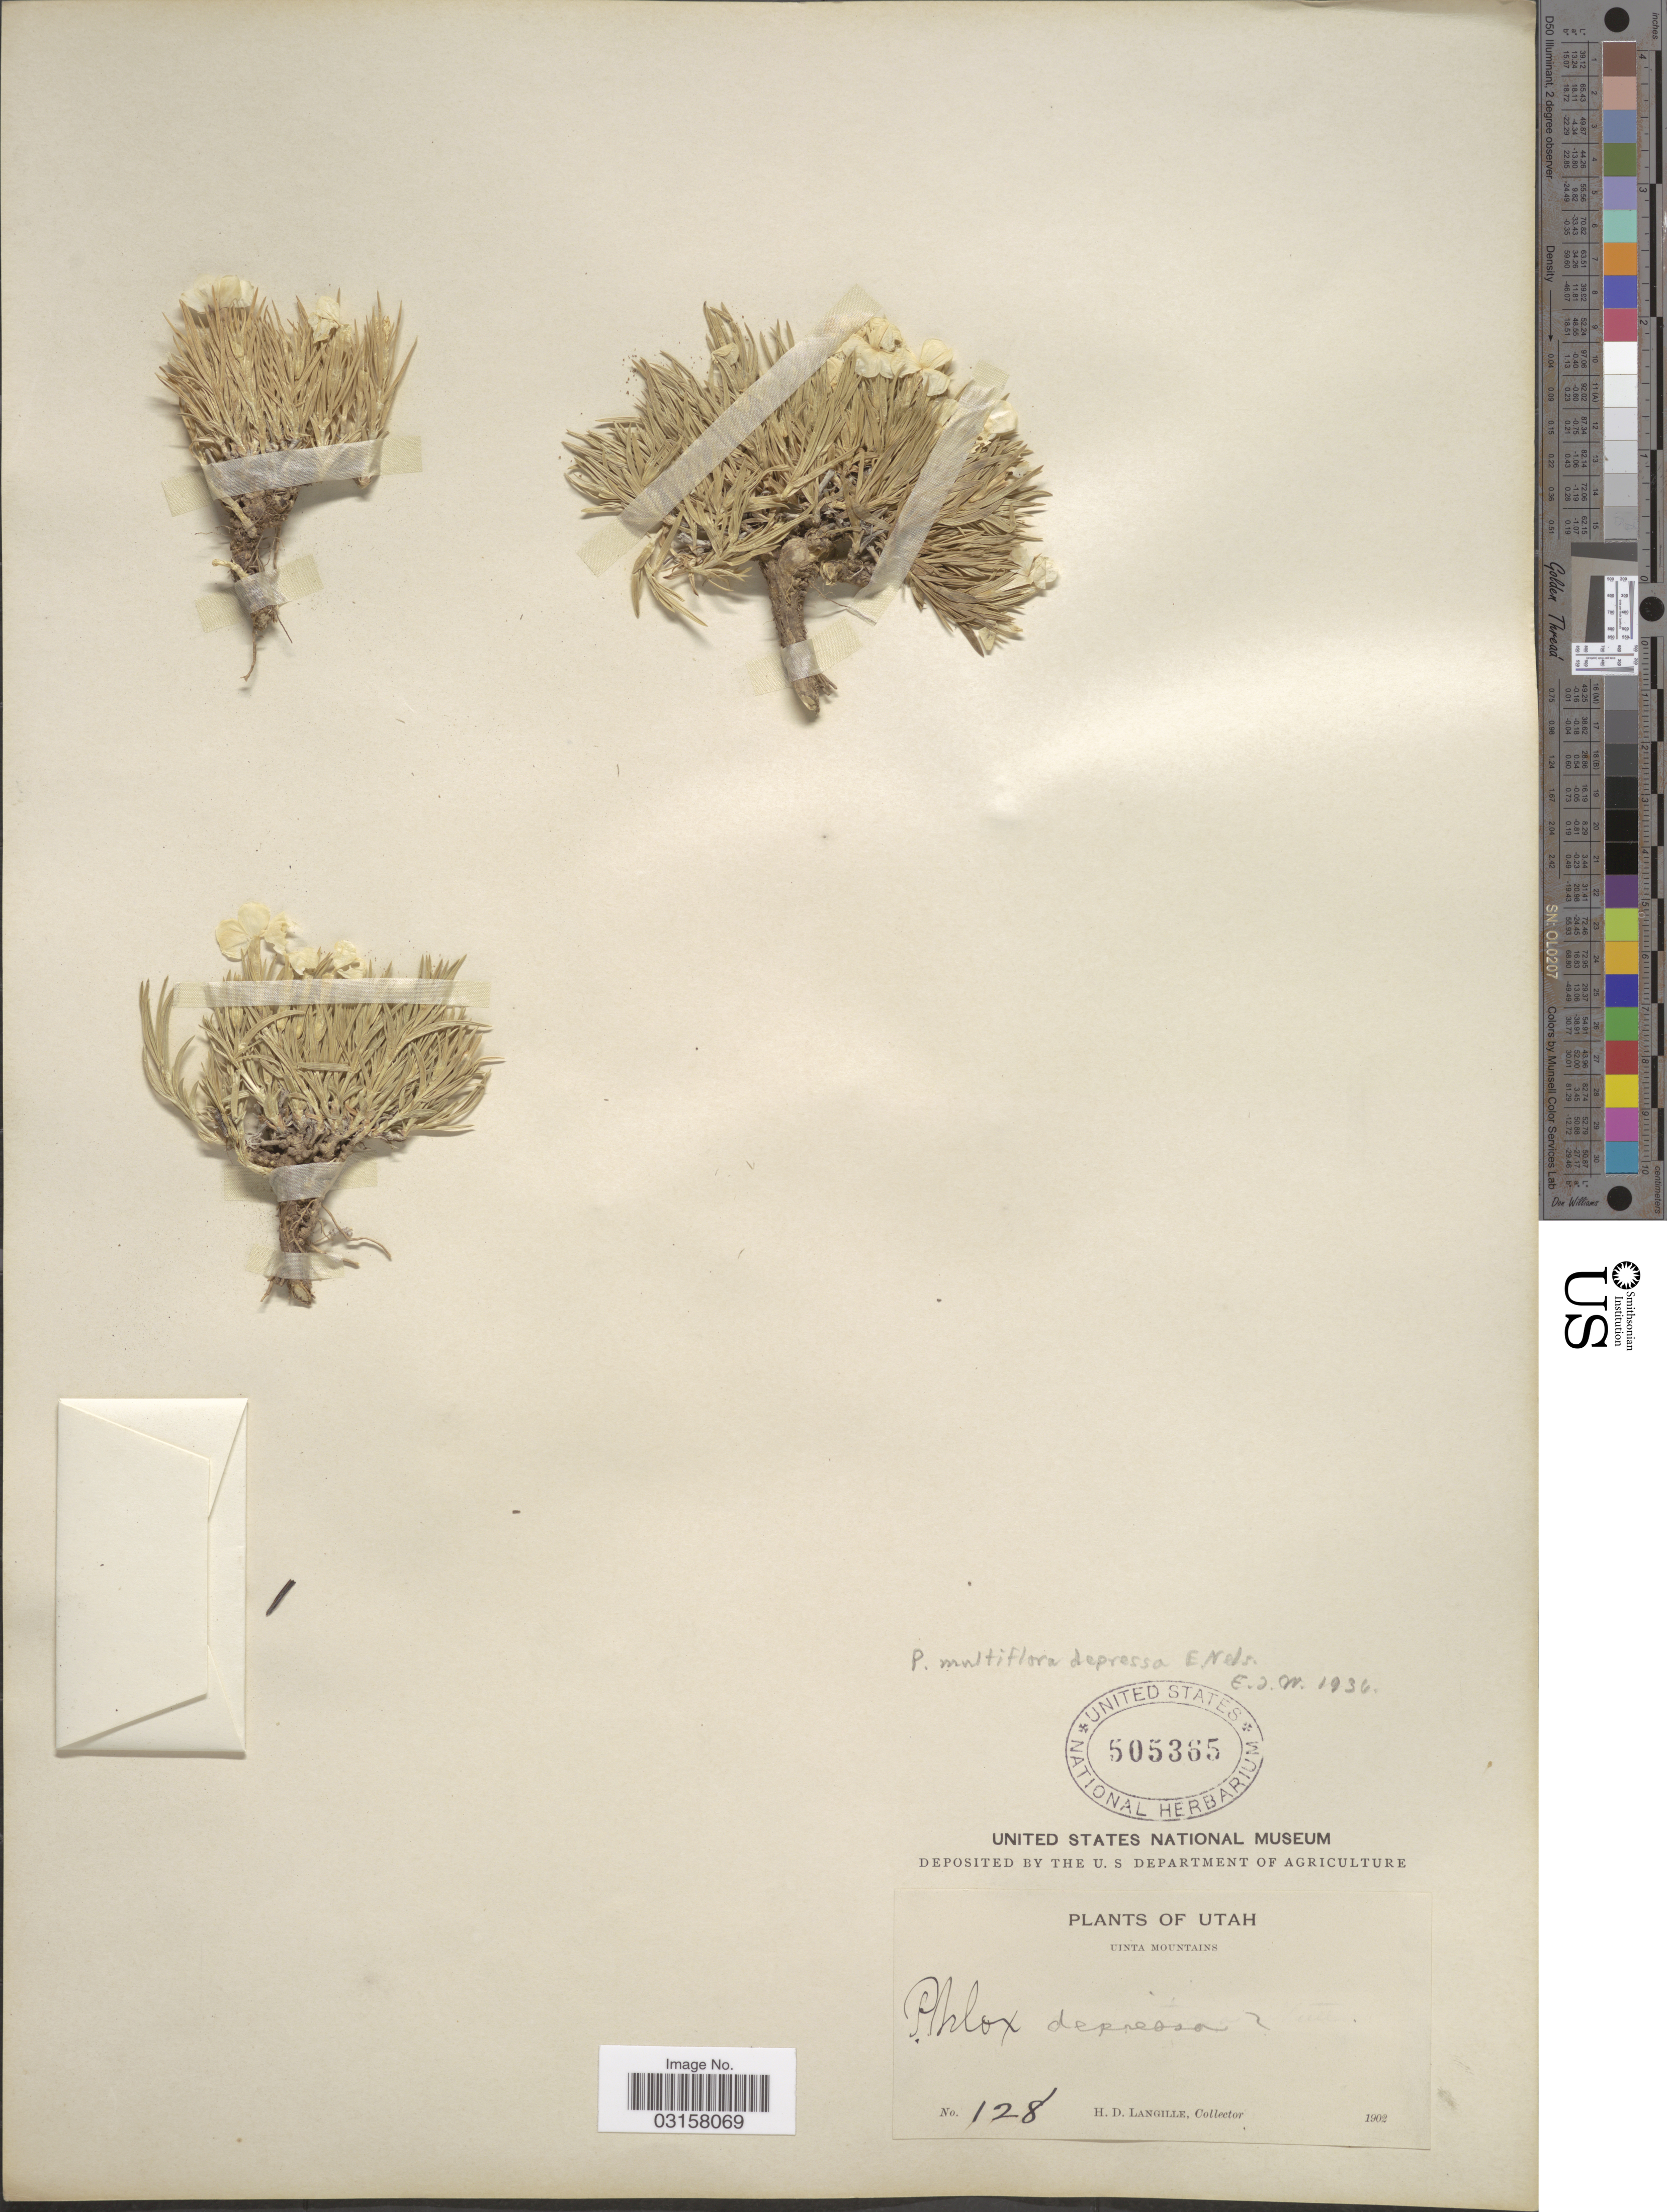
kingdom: Plantae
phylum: Tracheophyta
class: Magnoliopsida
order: Ericales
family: Polemoniaceae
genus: Phlox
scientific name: Phlox multiflora subsp. depressa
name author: (E.E. Nelson) Wherry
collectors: H. Langille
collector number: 128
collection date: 1902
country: United States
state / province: Utah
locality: Uinta Mountains.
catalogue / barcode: US 505365